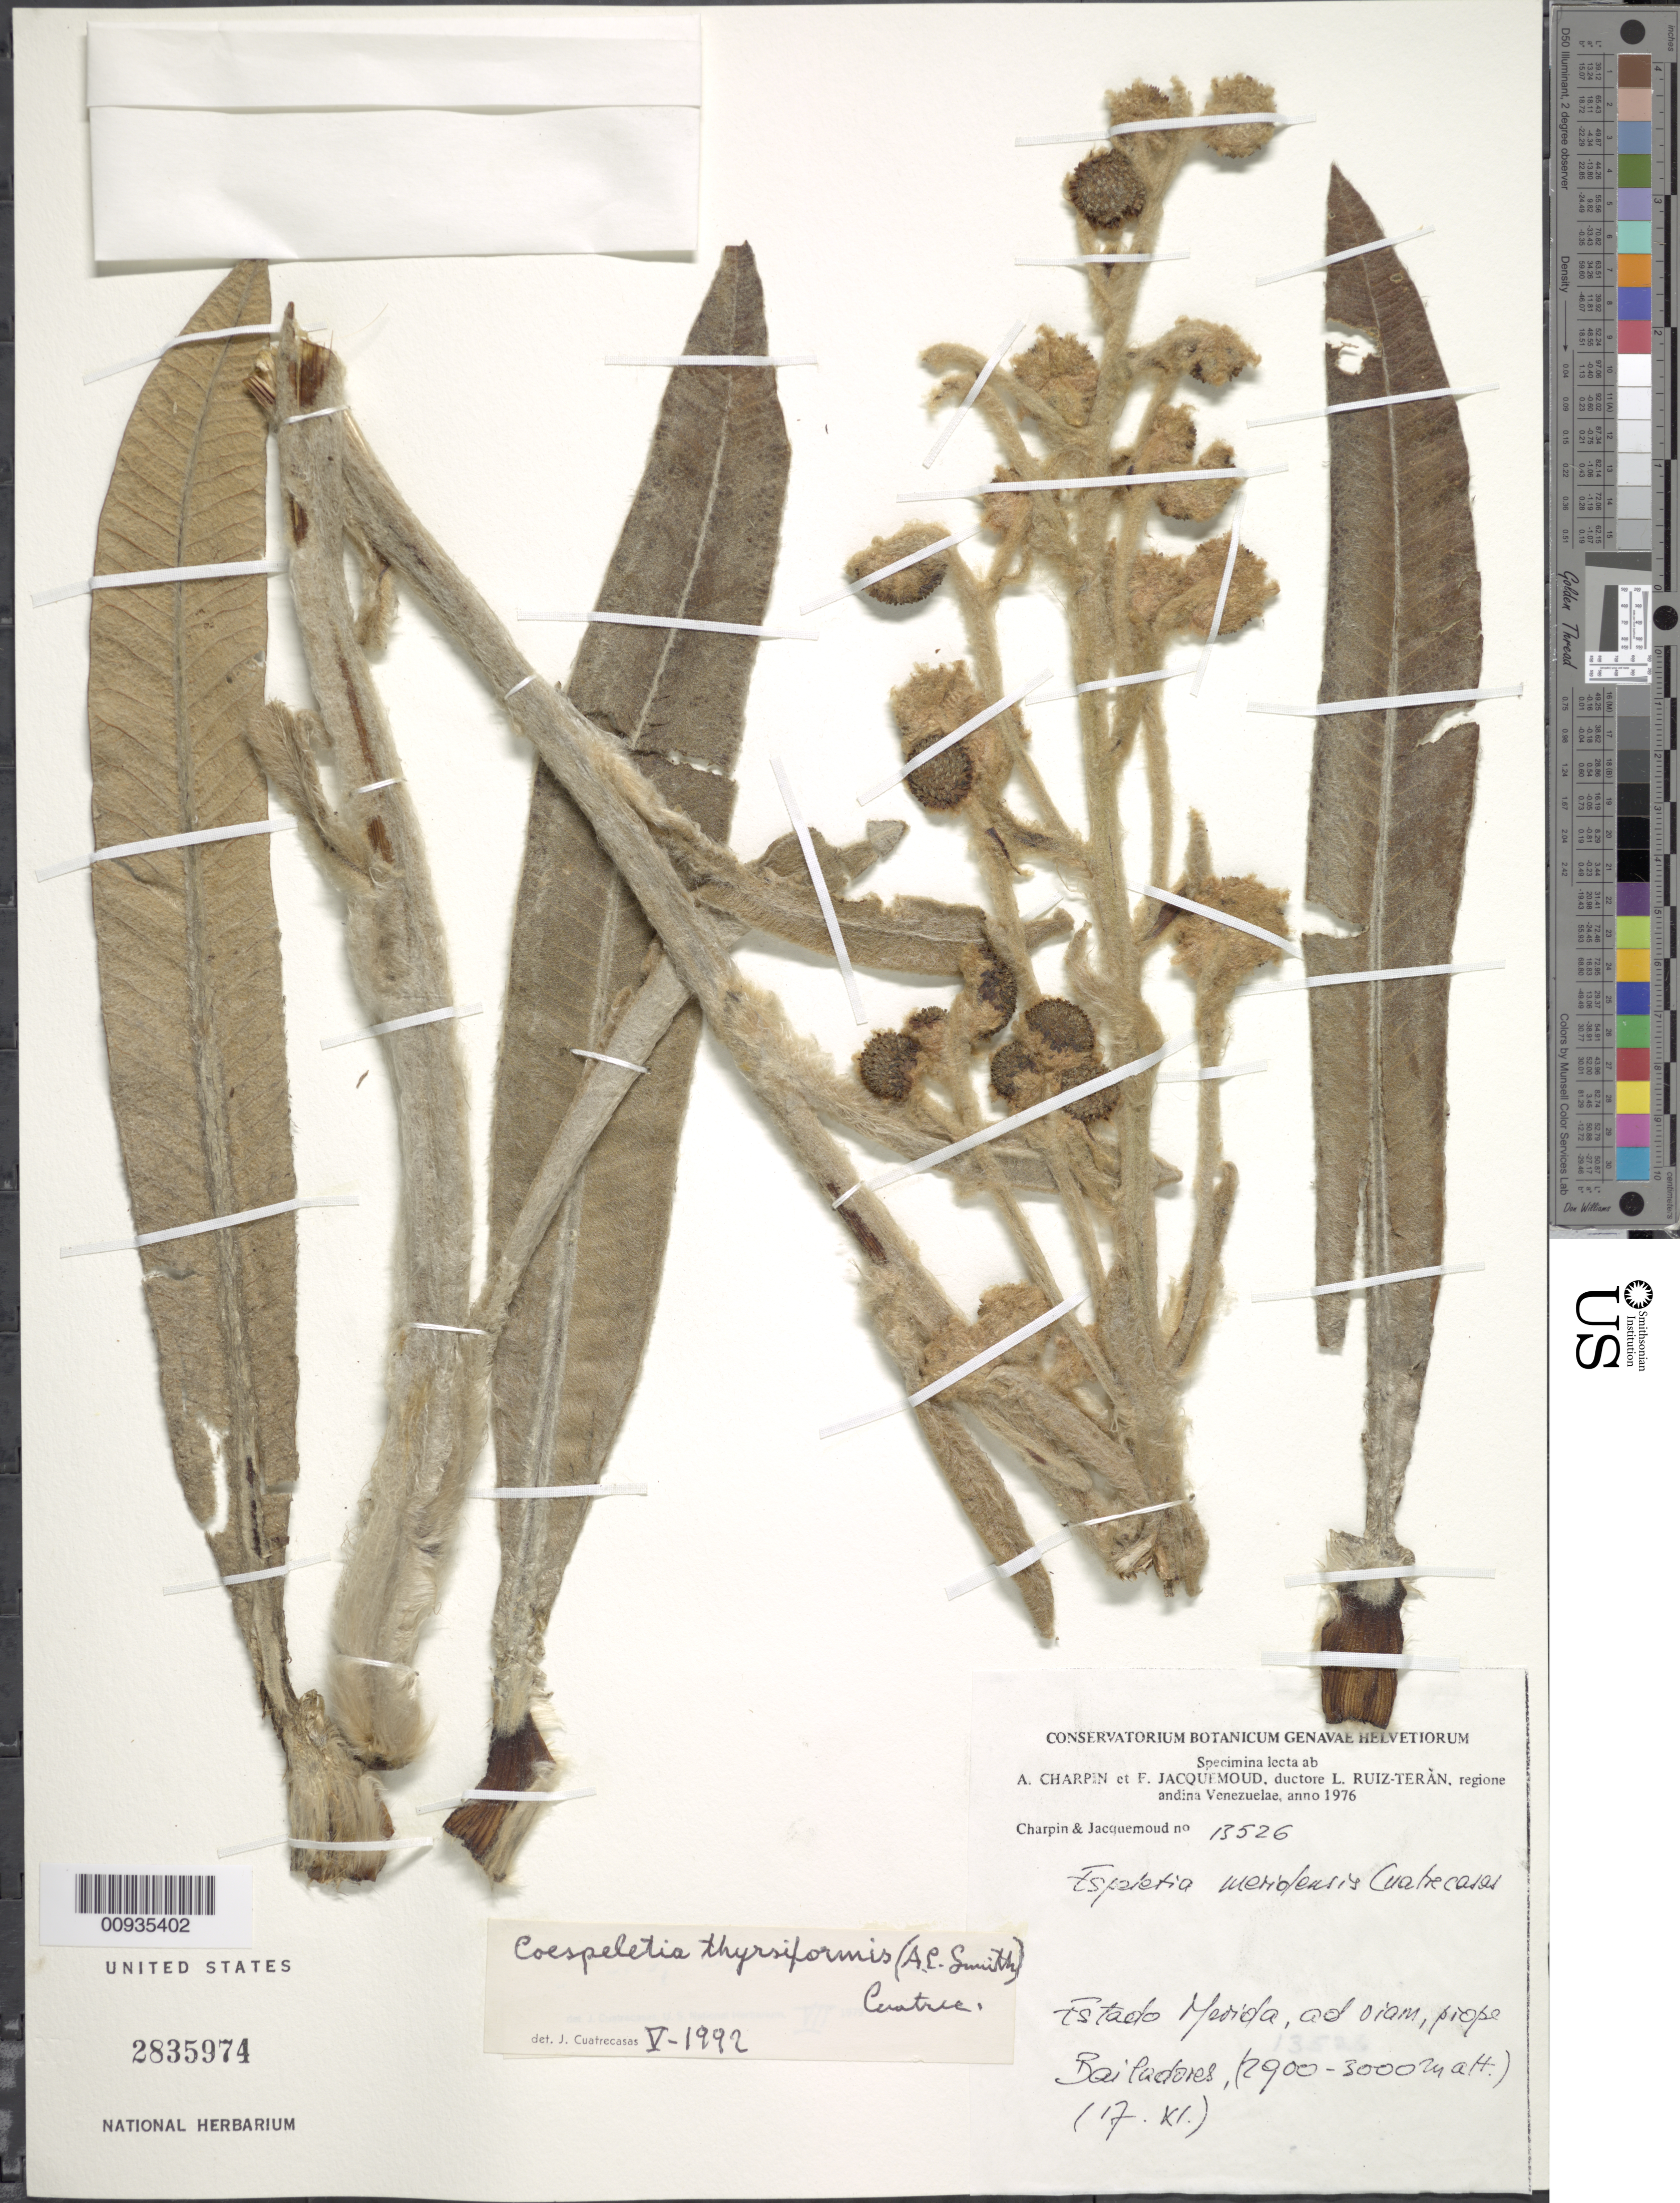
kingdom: Plantae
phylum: Tracheophyta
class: Magnoliopsida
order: Asterales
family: Asteraceae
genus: Coespeletia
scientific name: Coespeletia thyrsiformis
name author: (A.C. Sm.) Cuatrec.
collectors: A. Charpin, F. Jacquemoud & L. E. Ruíz-Terán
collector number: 13526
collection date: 1976-11-17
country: Venezuela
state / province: Mérida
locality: Ad viam, prope Bailadores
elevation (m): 2900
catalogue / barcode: US 2835974